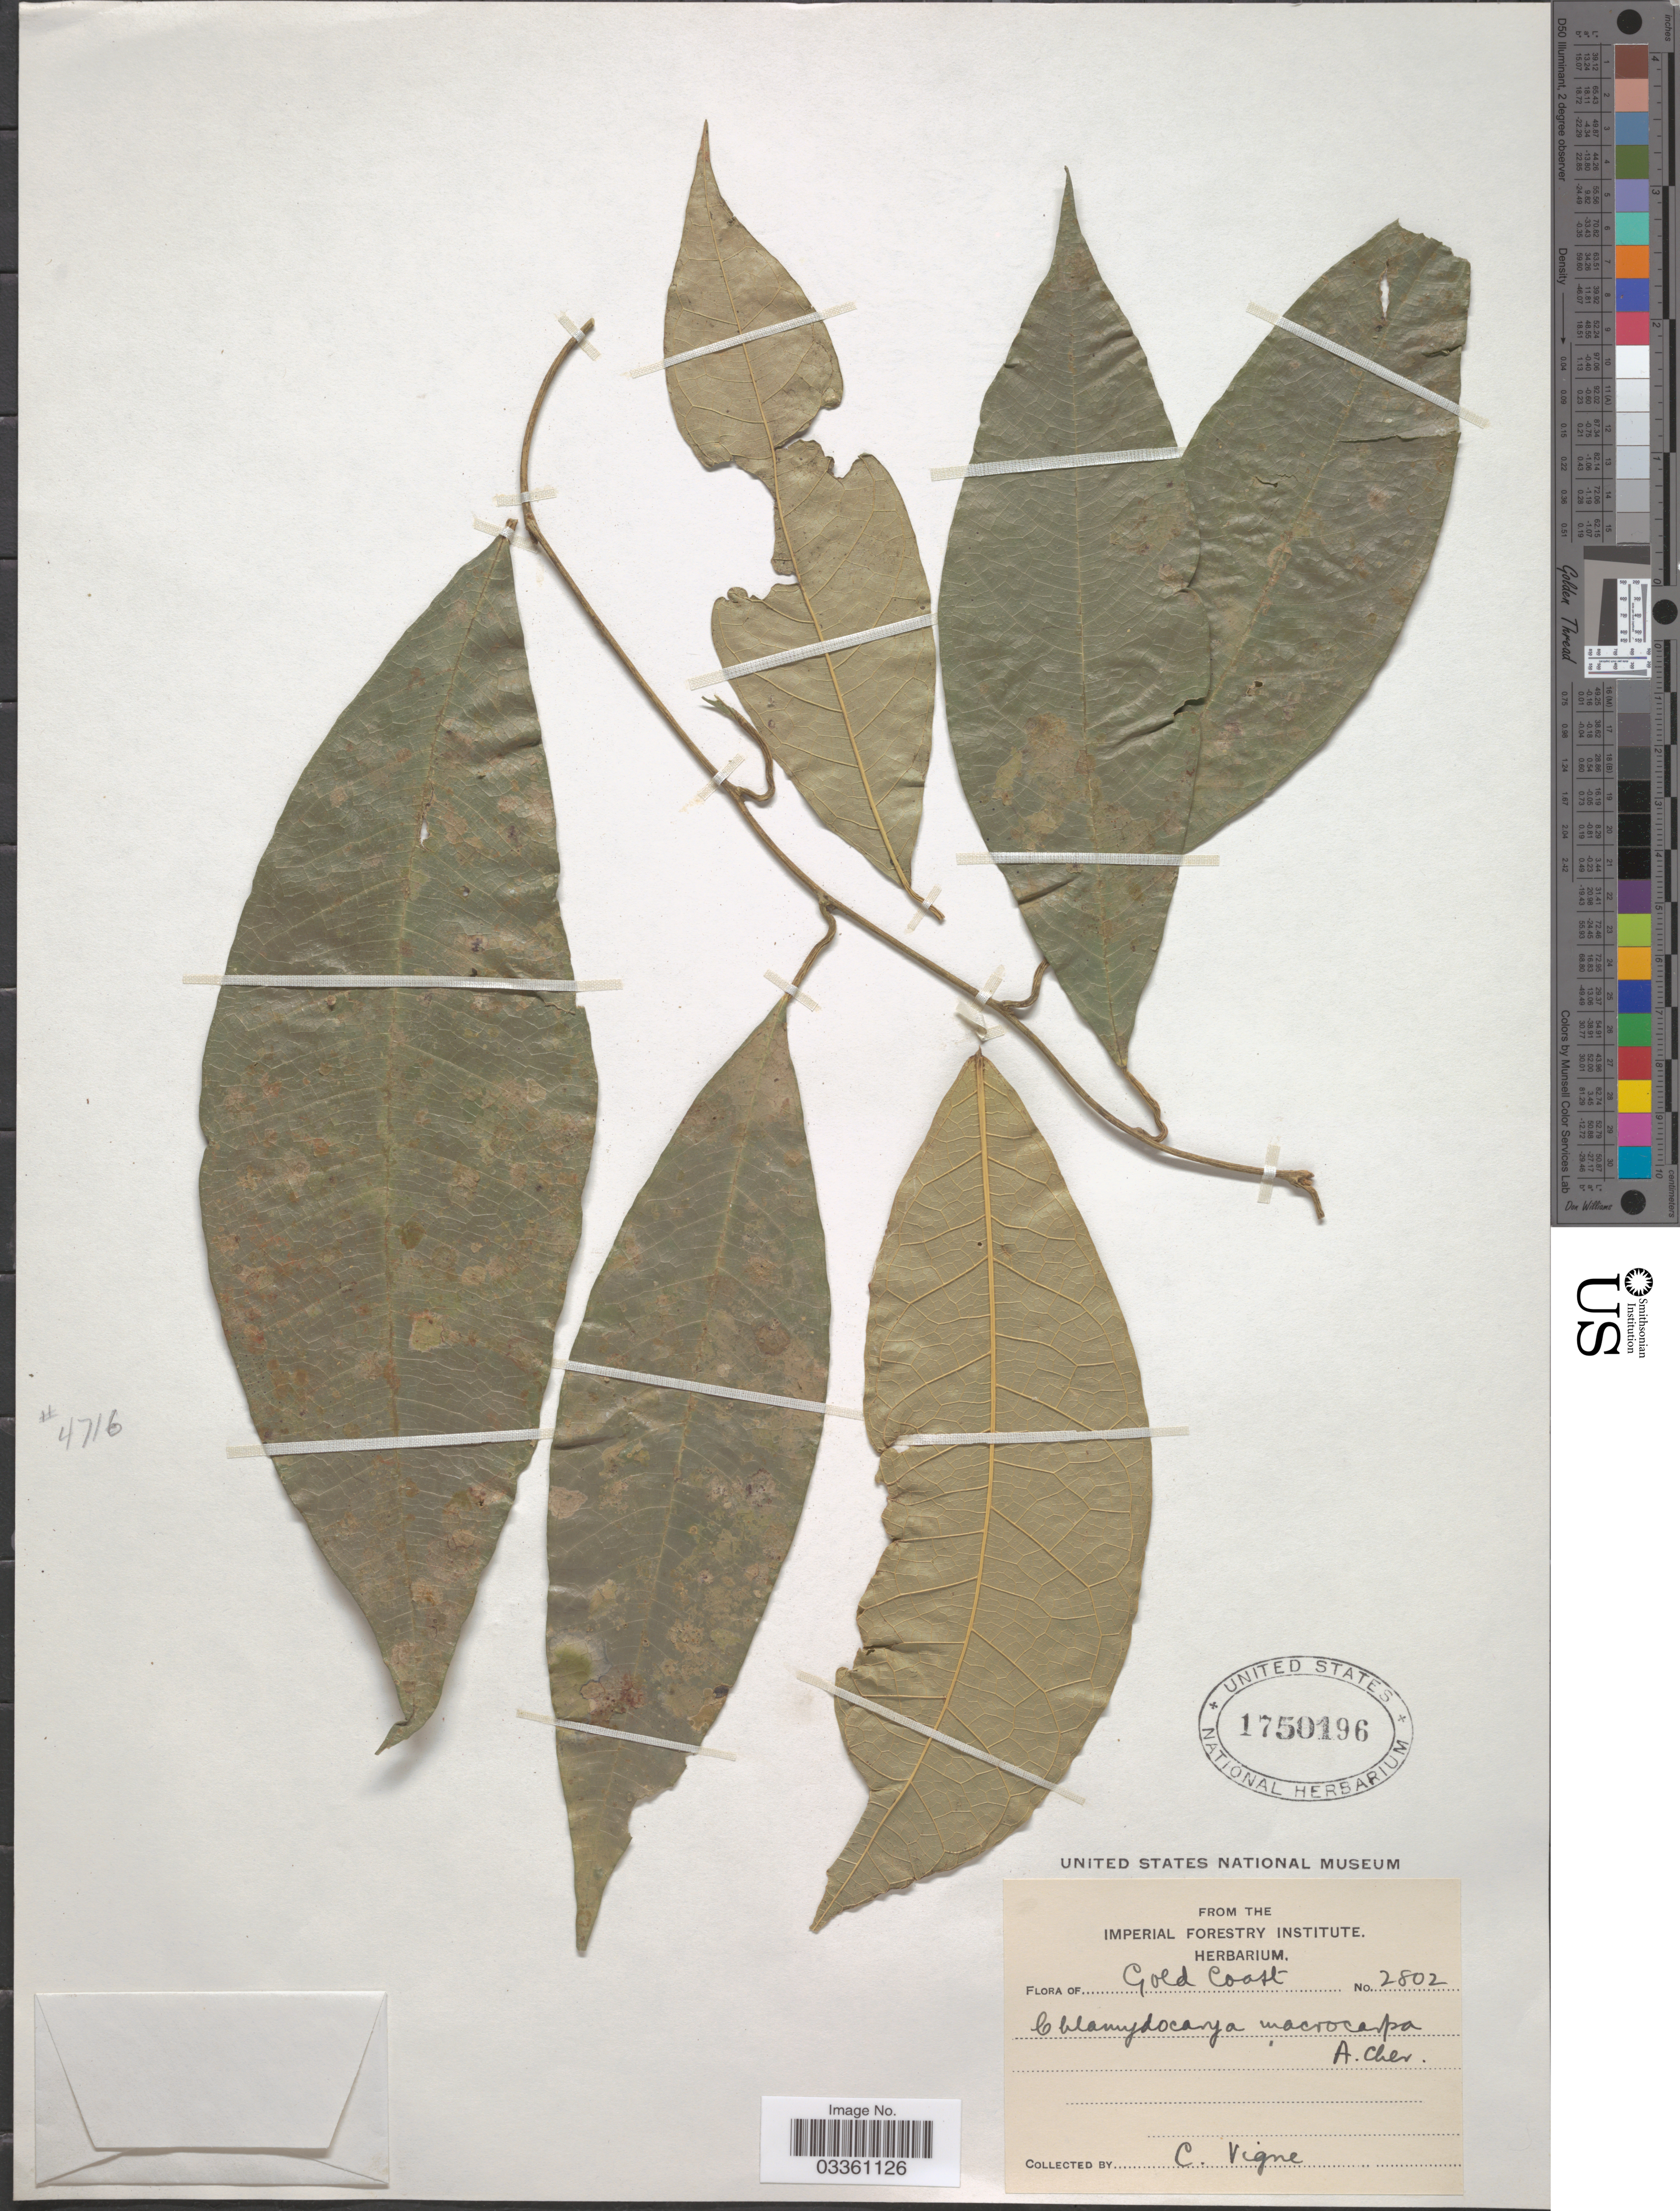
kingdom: Plantae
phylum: Tracheophyta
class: Magnoliopsida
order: Icacinales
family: Icacinaceae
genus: Pyrenacantha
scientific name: Pyrenacantha macrocarpa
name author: (A. Chev. ex Hutch. & Dalziel) Byng & Utteridge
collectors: C. Vigne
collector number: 2802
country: Ghana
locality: Gold Coast.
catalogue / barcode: US 1750196